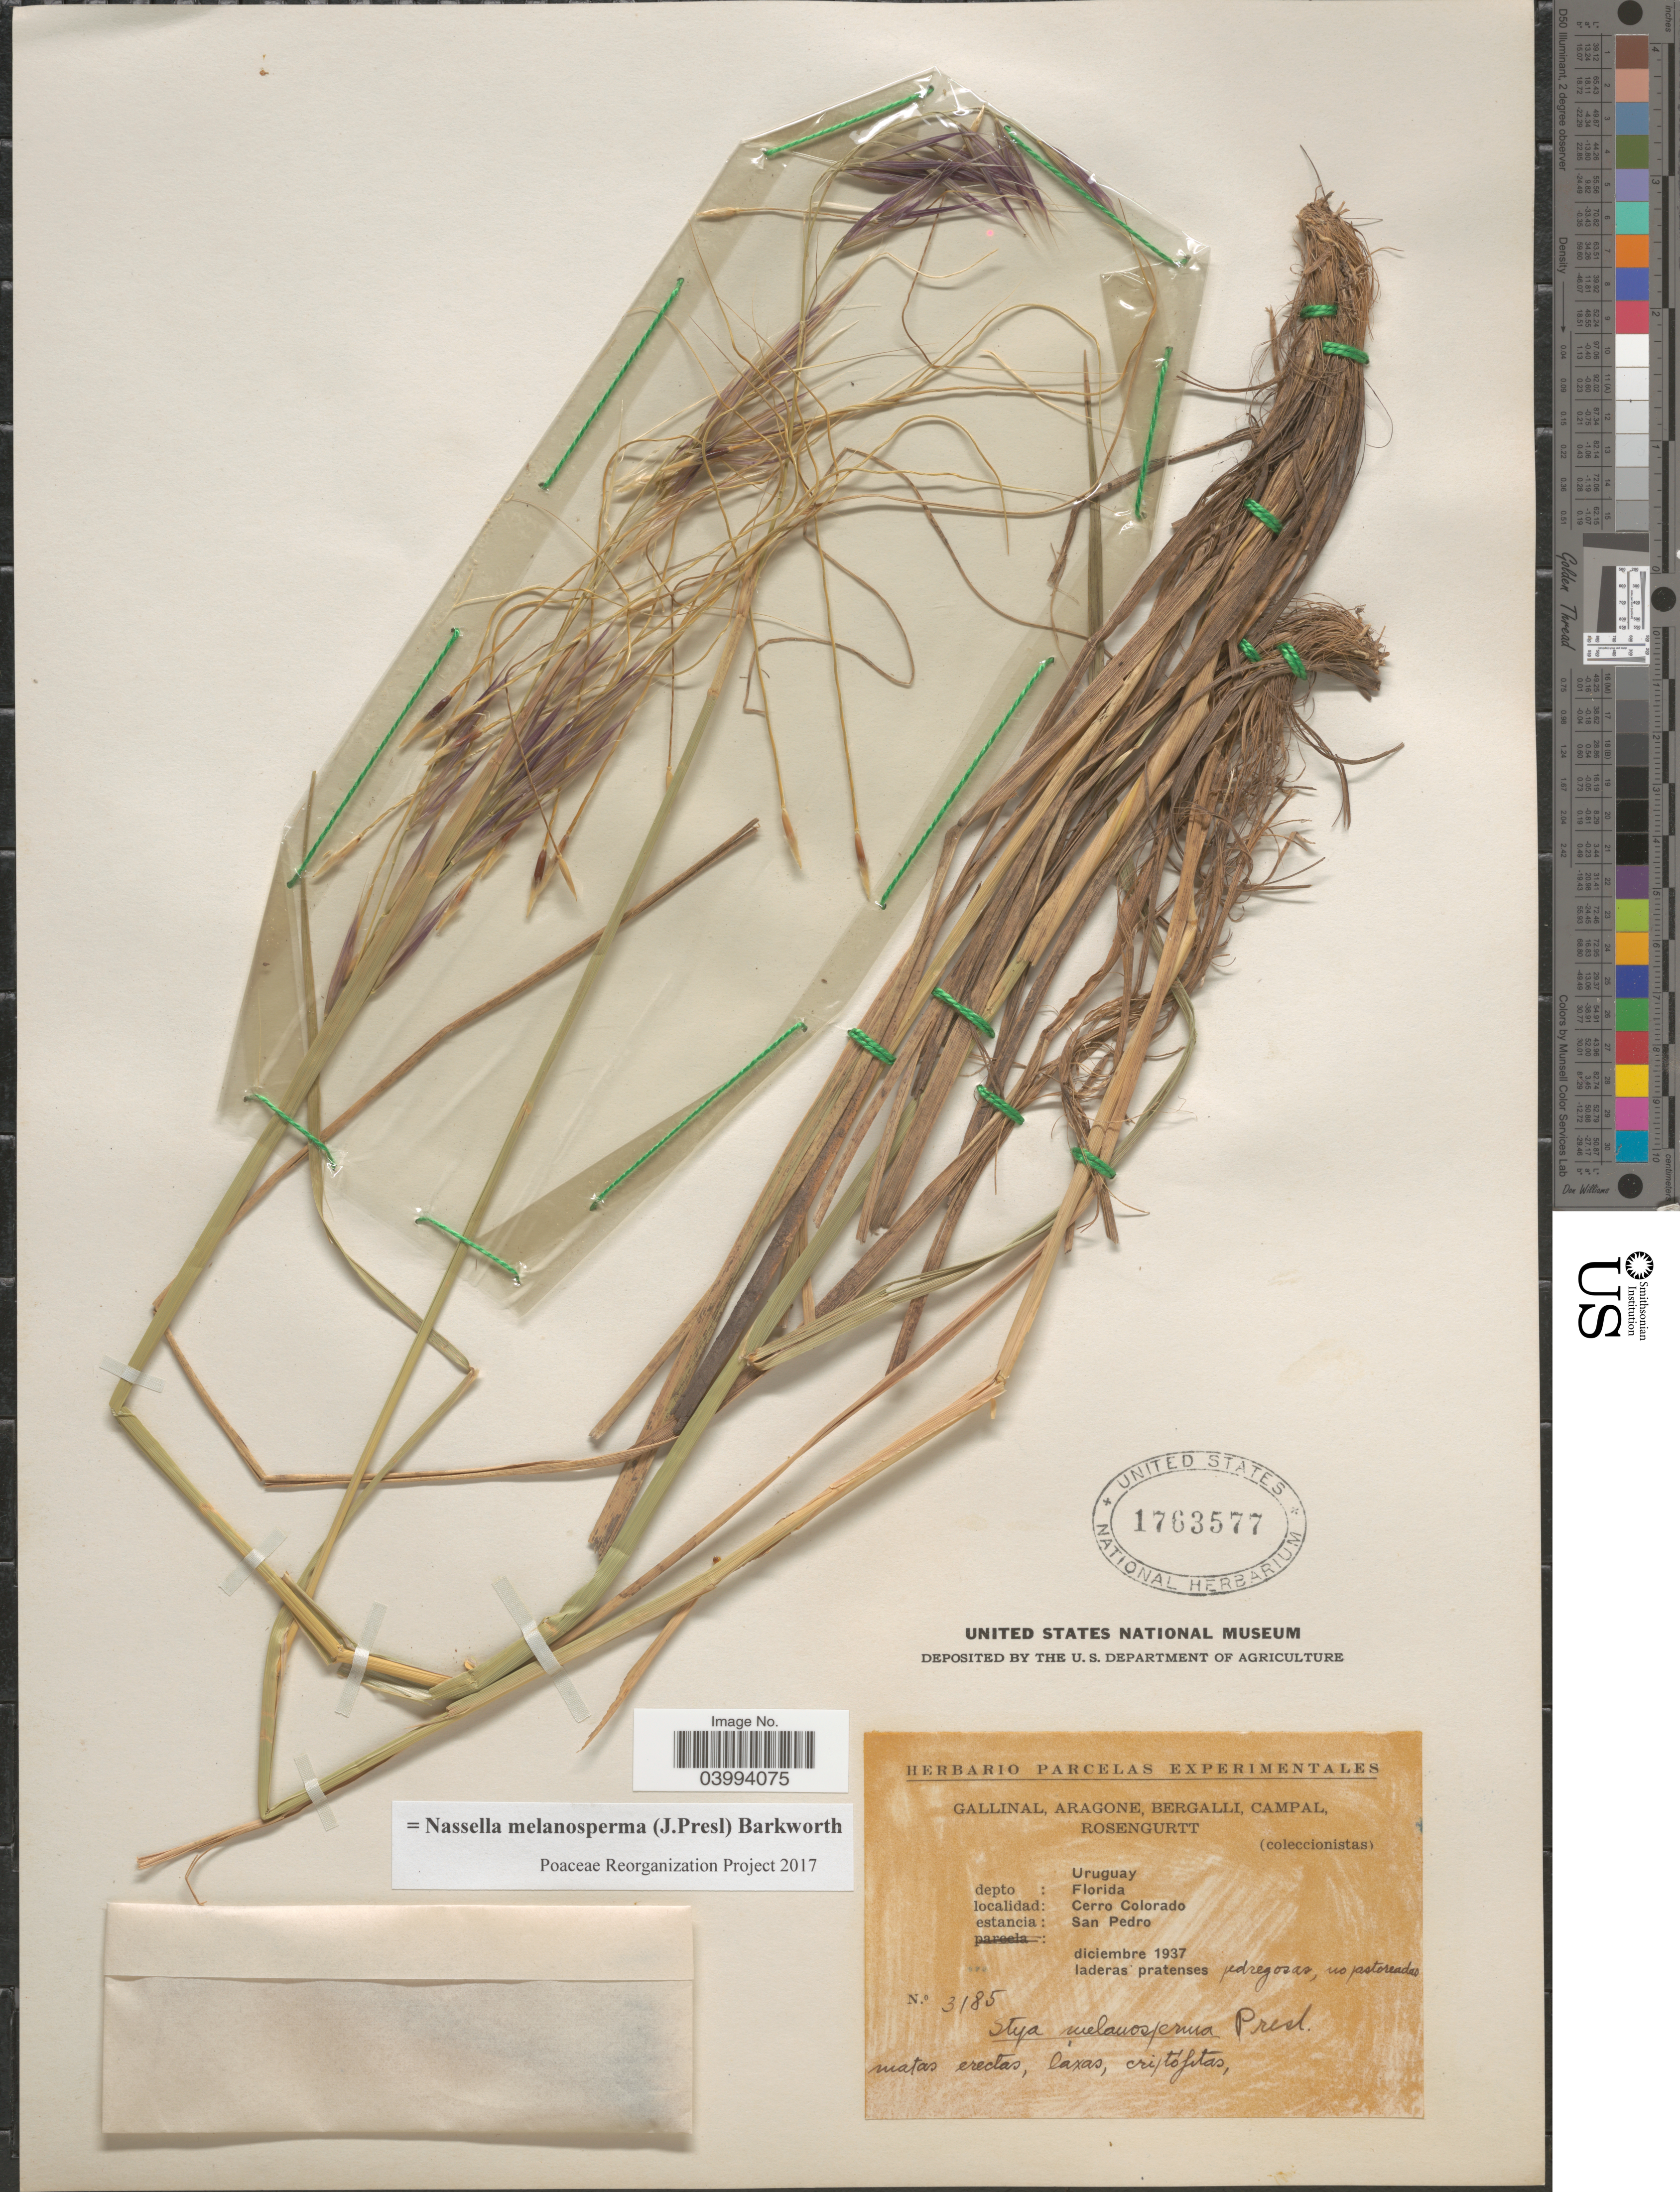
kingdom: Plantae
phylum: Tracheophyta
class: Liliopsida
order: Poales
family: Poaceae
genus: Nassella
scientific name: Nassella melanosperma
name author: (J. Presl) Barkworth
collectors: -. Gallinal, -- Aragone, -- Bergalli, -- Campal & Rosengurtt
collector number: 3185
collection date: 1937-12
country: Uruguay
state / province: Florida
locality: Depto: Florida. Cerro Colorado. Estancia: San Pedro.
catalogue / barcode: US 1763577